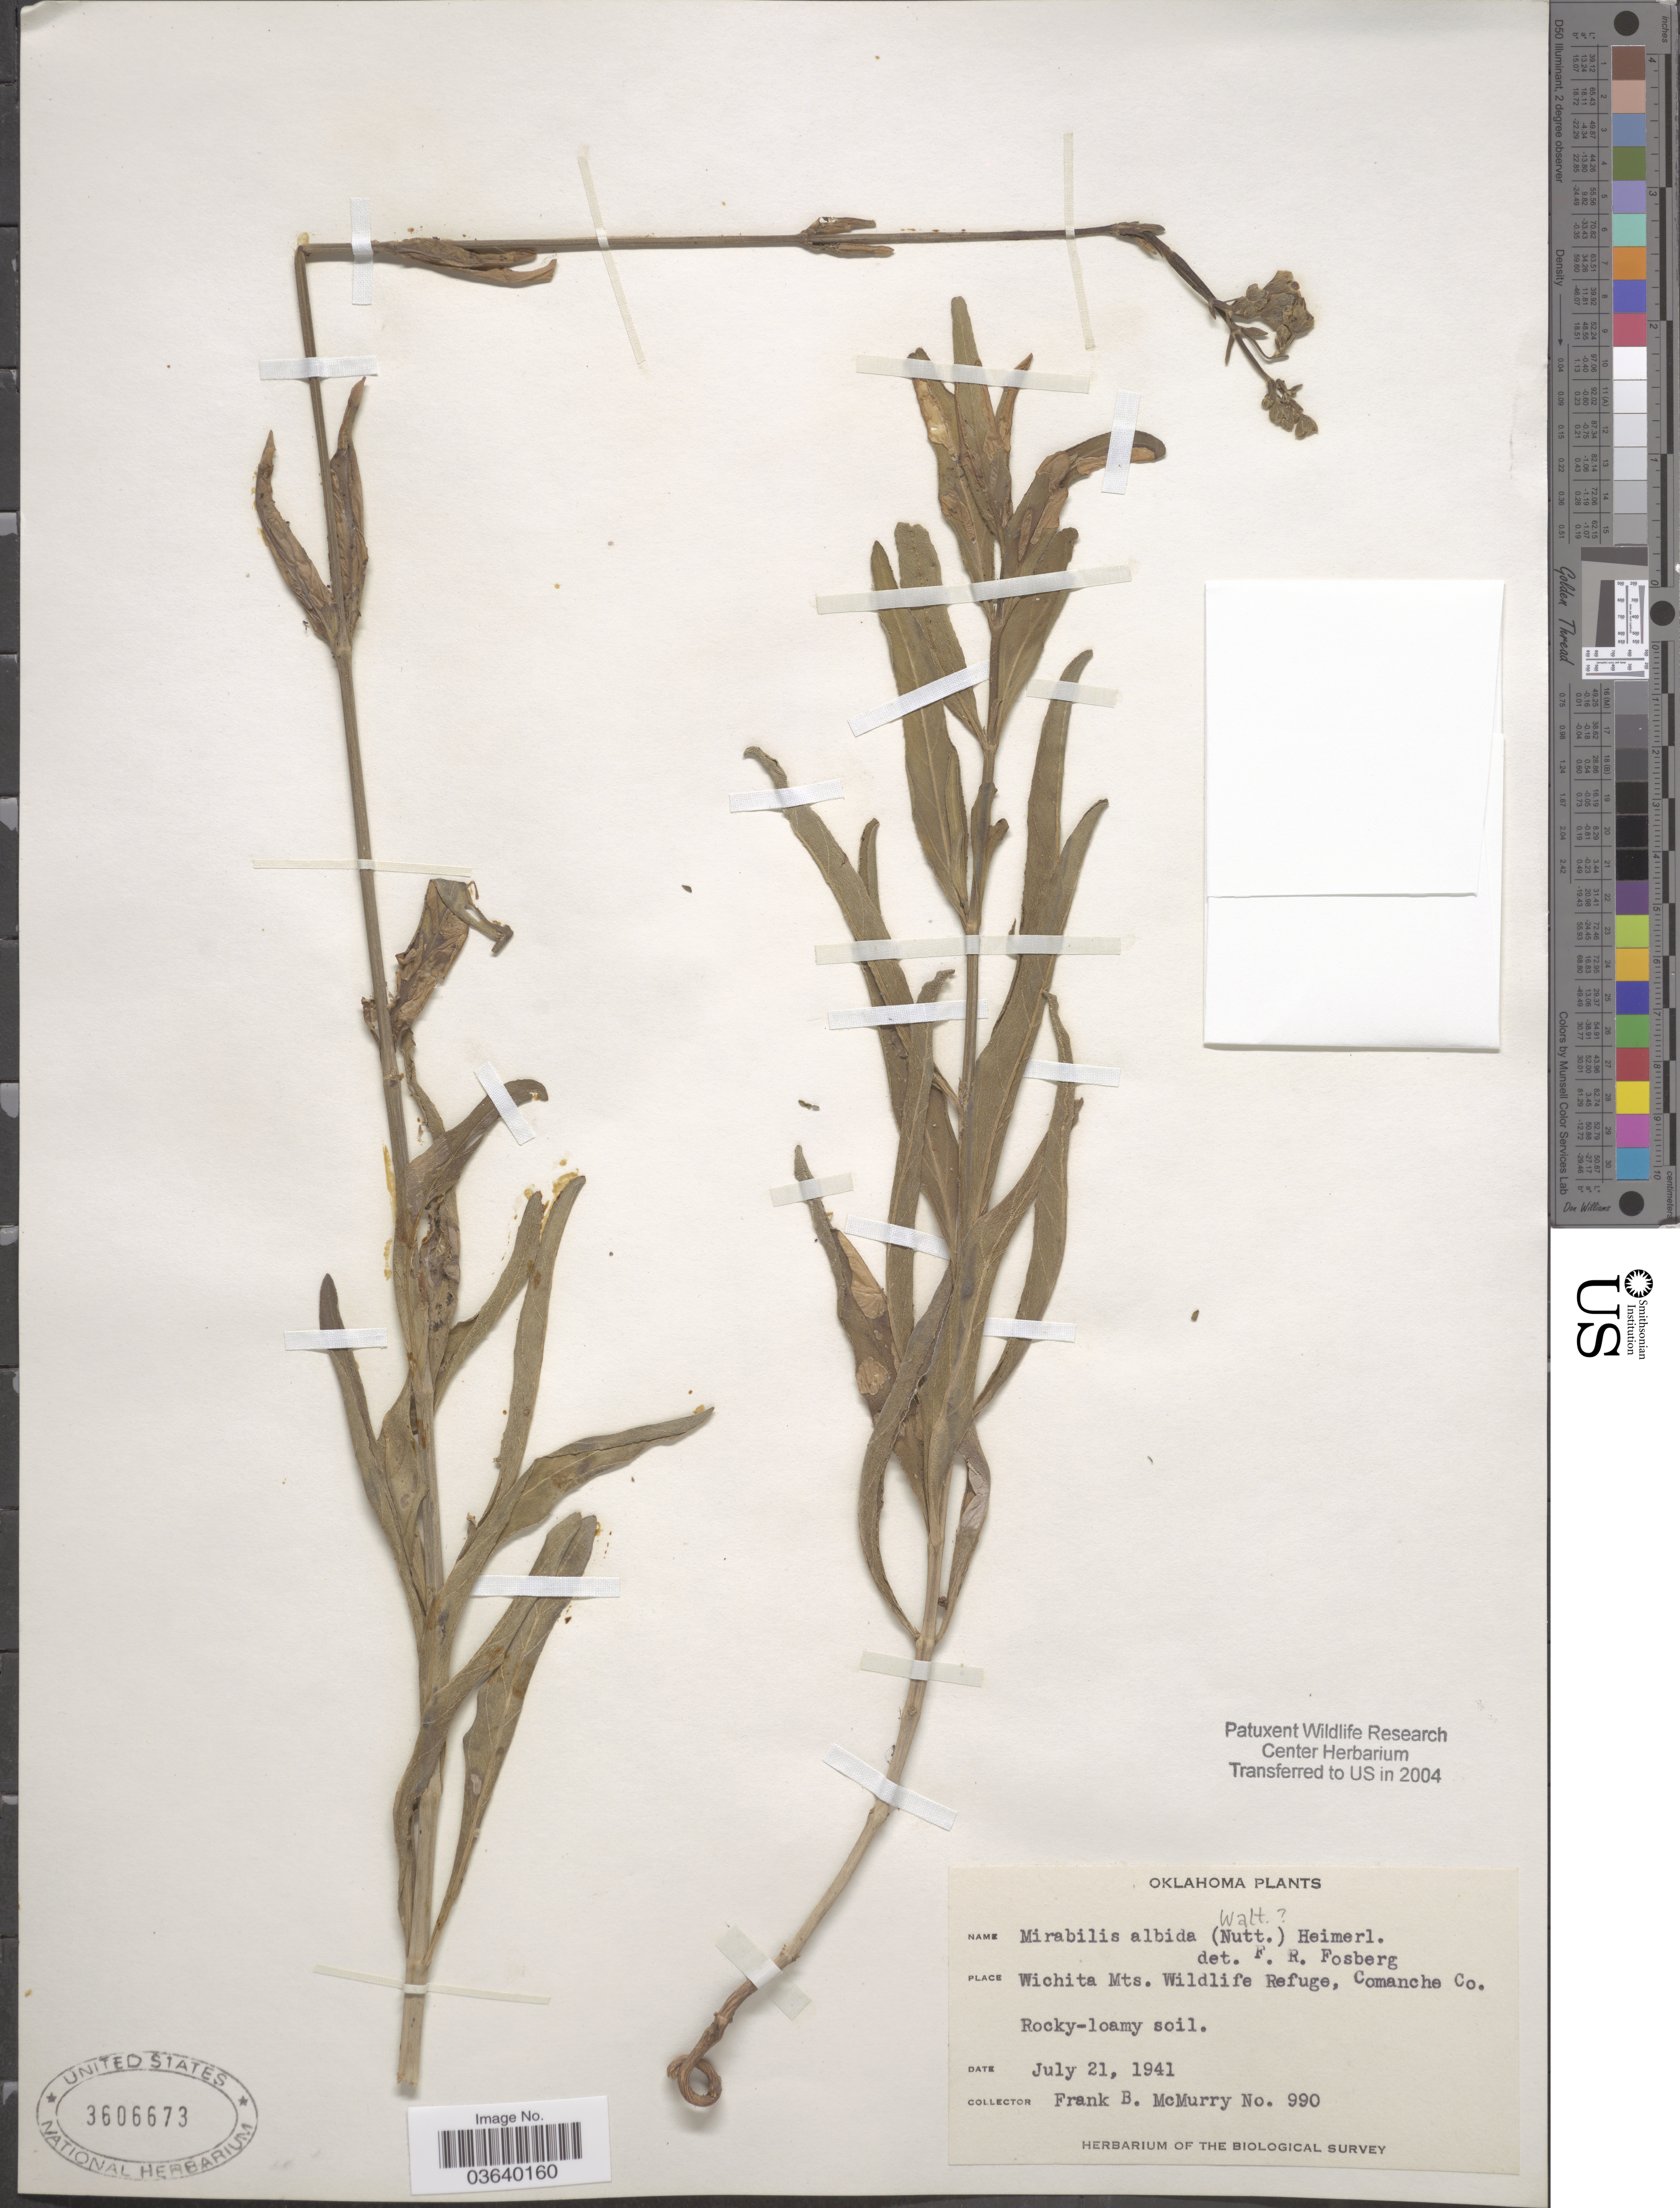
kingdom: Plantae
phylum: Tracheophyta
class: Magnoliopsida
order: Caryophyllales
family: Nyctaginaceae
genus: Mirabilis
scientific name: Mirabilis albida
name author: (Walter) Heimerl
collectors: F. B. McMurry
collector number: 990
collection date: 1941-07-21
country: United States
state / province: Oklahoma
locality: Wichita Mts. Wildlife Refuge, Comanche Co.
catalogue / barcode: US 3606673